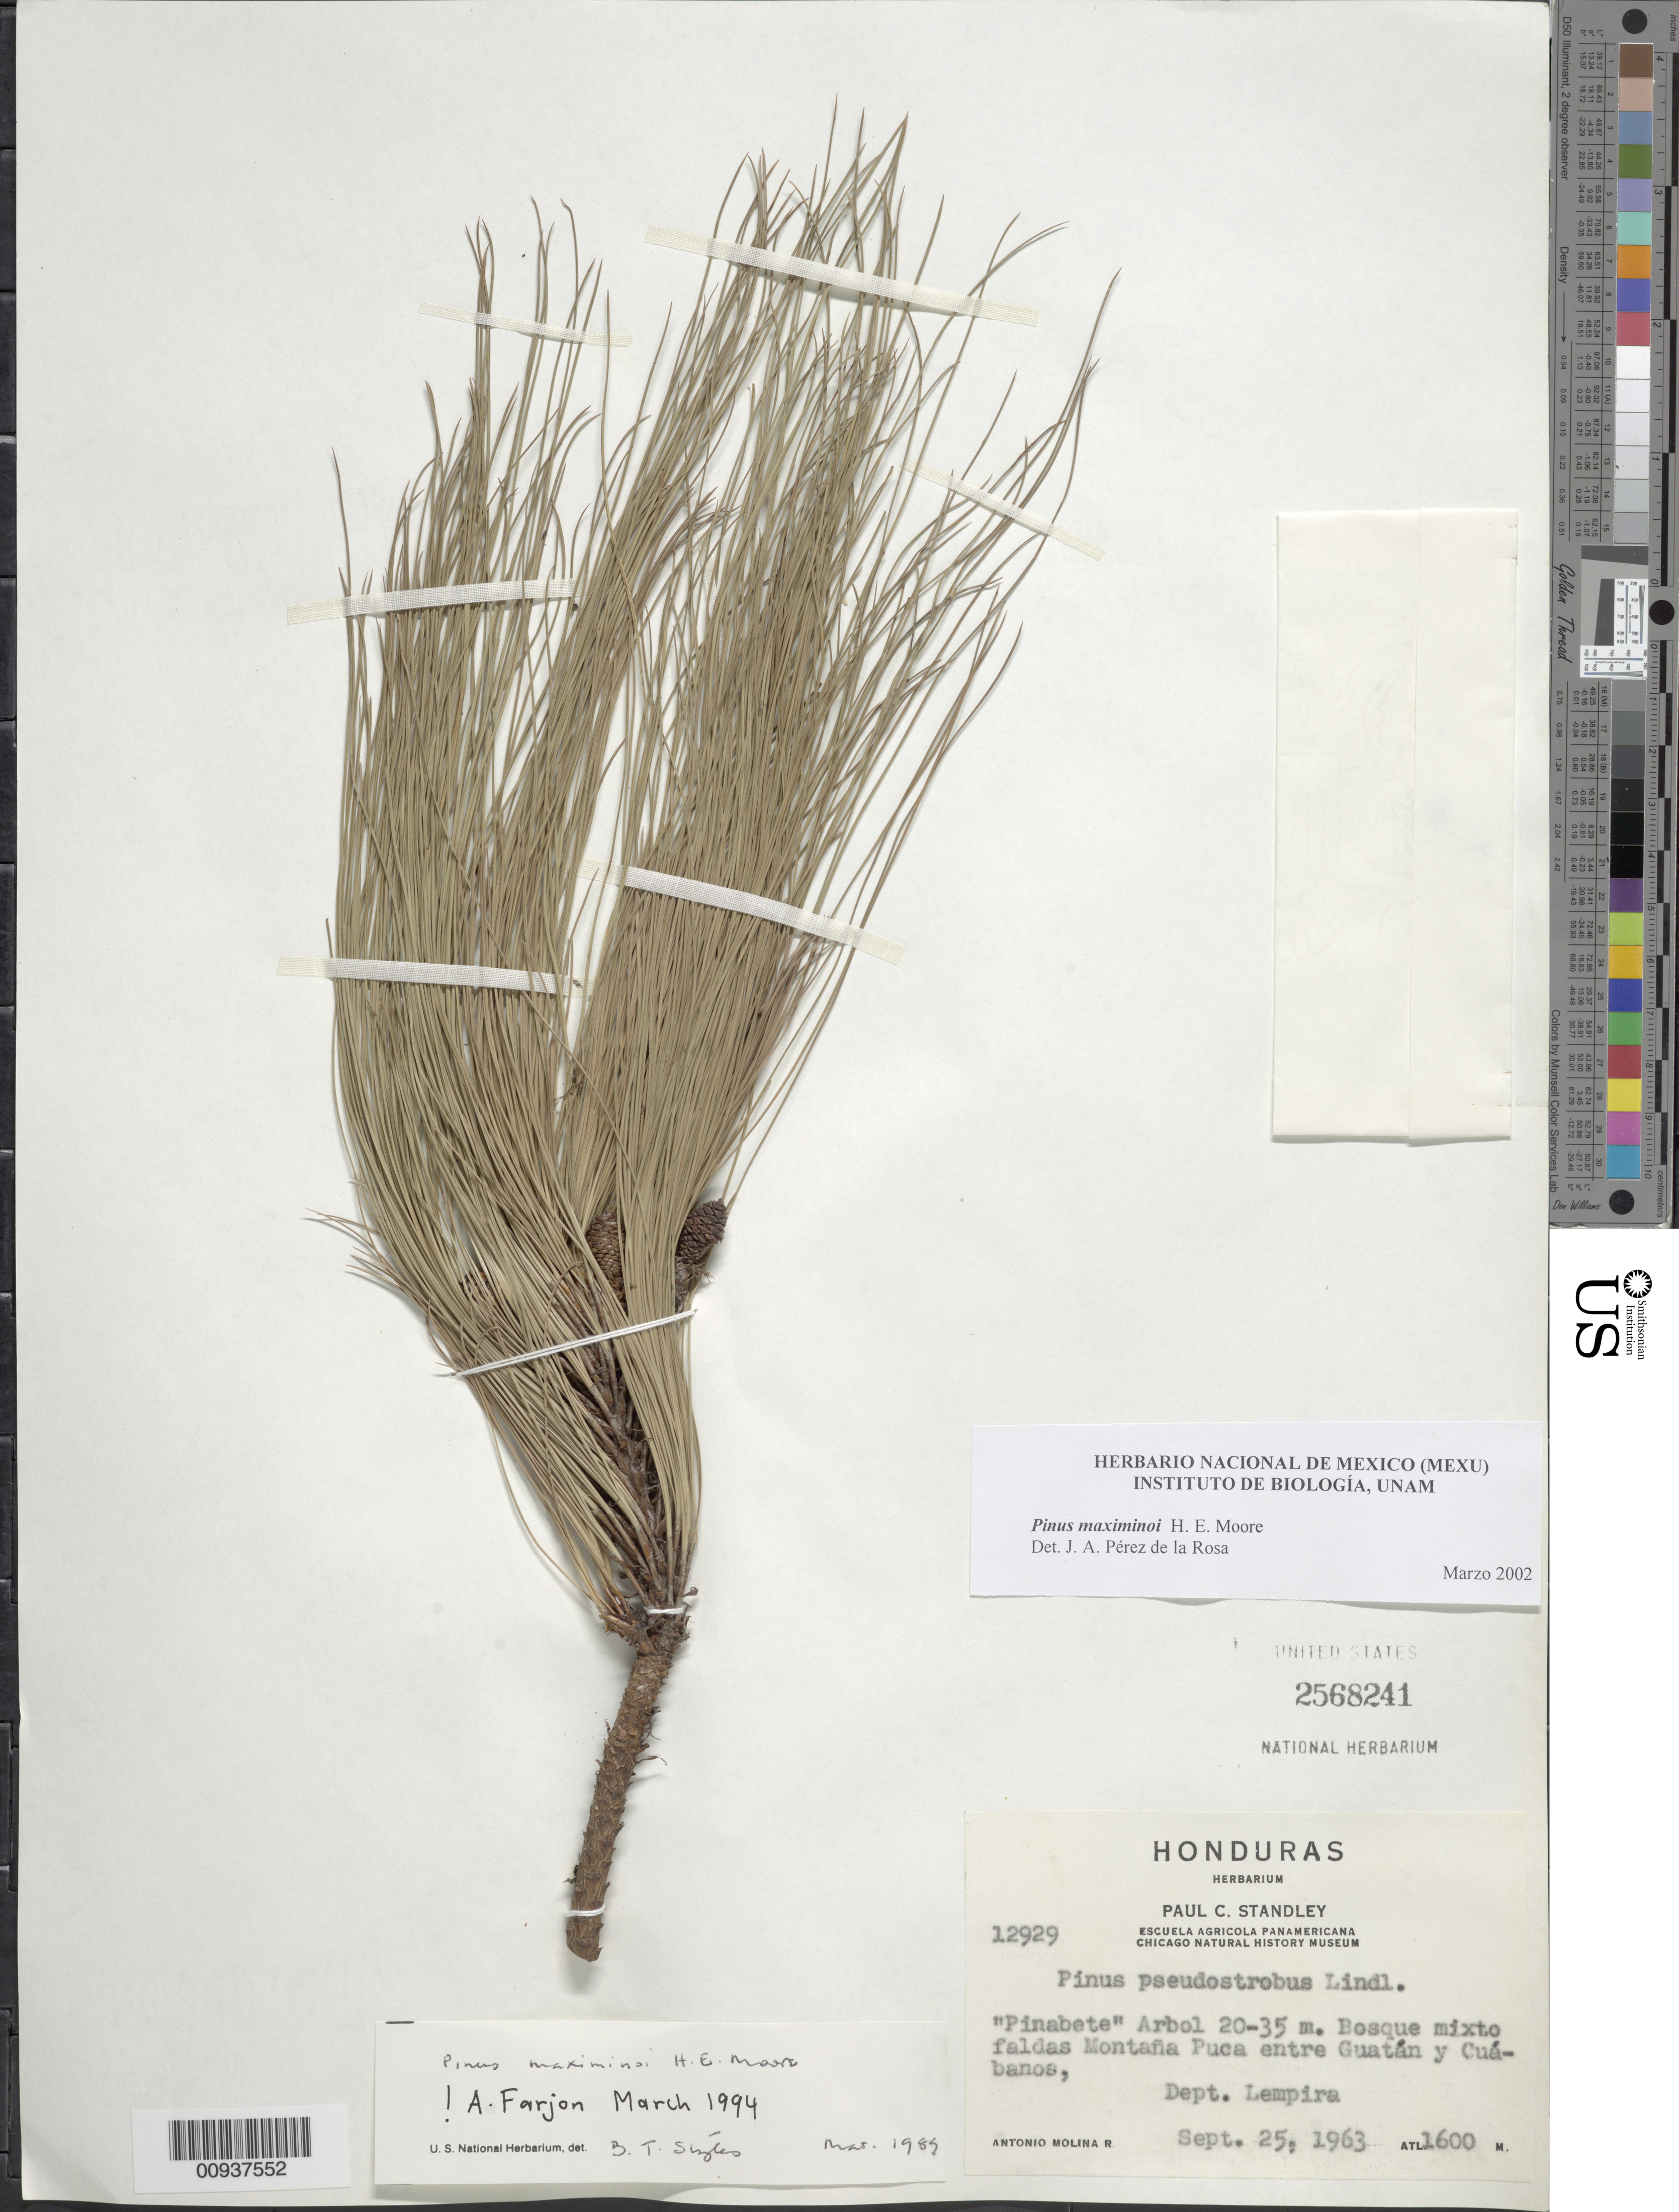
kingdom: Plantae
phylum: Tracheophyta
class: Pinopsida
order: Pinales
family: Pinaceae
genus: Pinus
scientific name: Pinus maximinoi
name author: H.E. Moore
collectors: A. Molina R.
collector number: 12929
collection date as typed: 25 Sep 1963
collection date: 1963-09-25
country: Honduras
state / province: Lempira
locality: Faldas Montaña Puca entre Guatán y Cuábanos.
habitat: Bosque mixto faldas Montaña.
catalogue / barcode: US 2568241